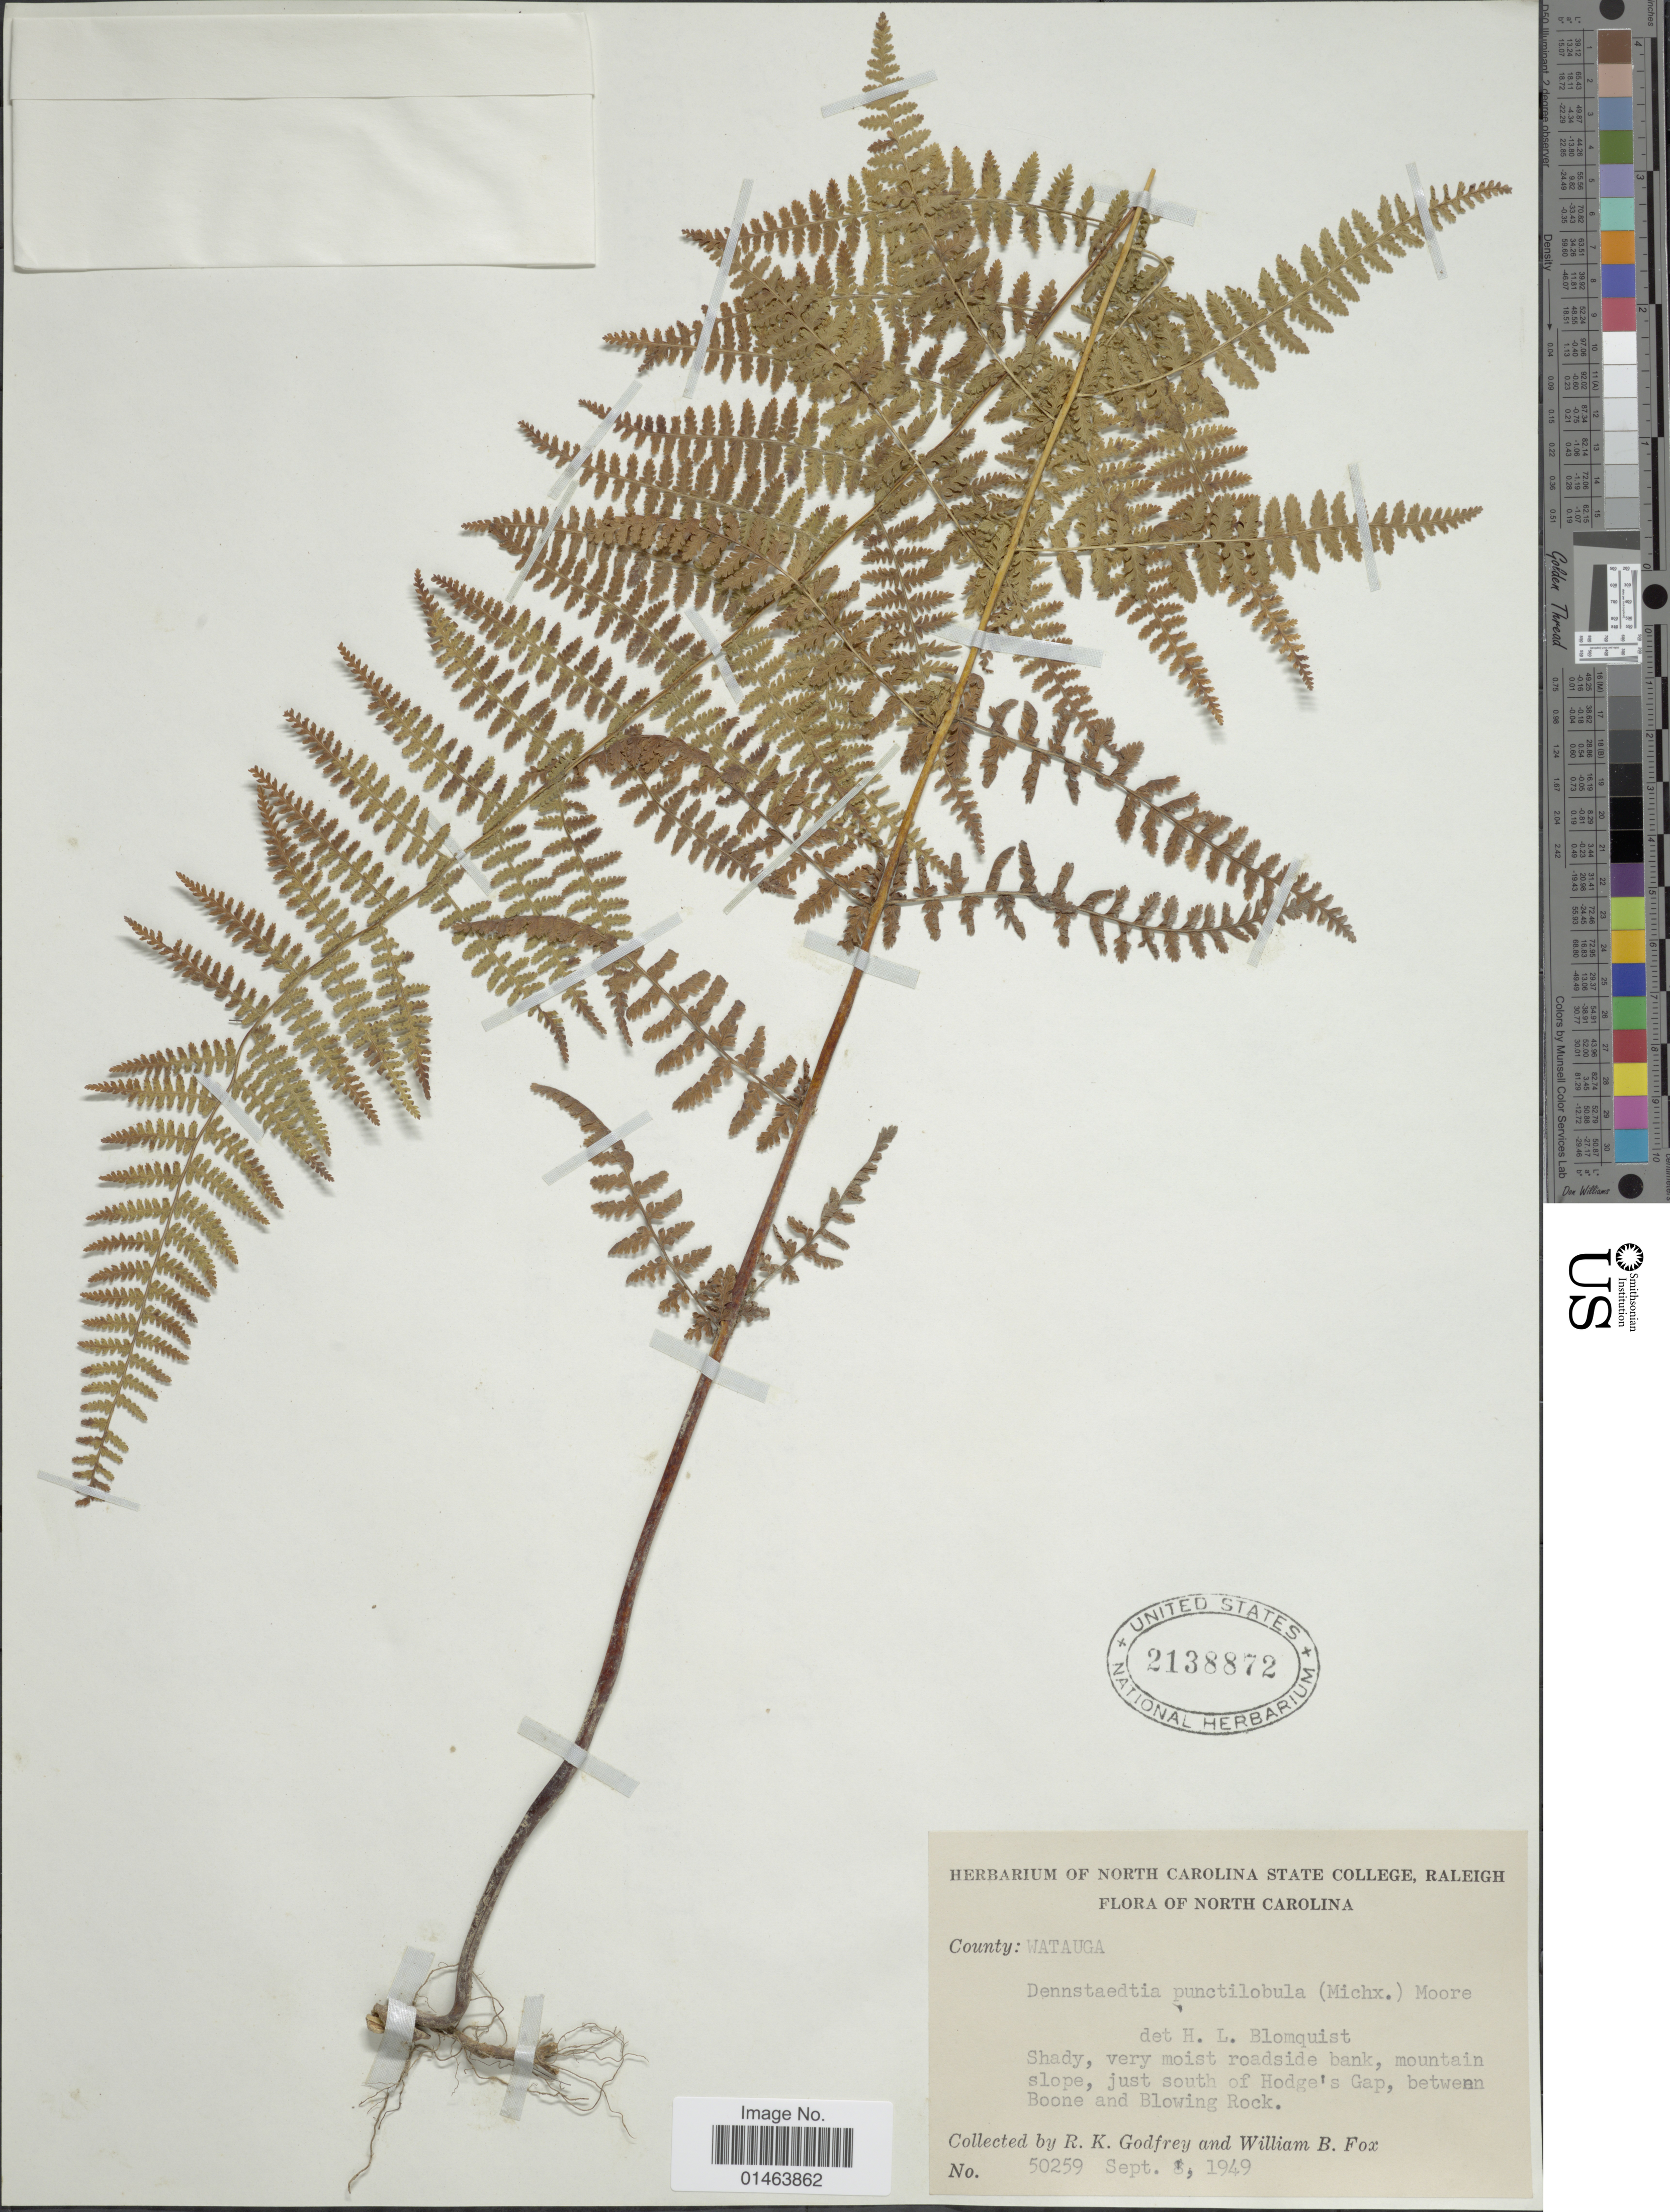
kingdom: Plantae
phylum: Tracheophyta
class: Polypodiopsida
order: Polypodiales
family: Dennstaedtiaceae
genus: Dennstaedtia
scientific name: Dennstaedtia punctilobula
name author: (Michx.) T. Moore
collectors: R. K. Godfrey & W. B. Fox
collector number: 50259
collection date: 1949-09-08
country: United States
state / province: North Carolina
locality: North Carolina State, Watauga, Shady, very moist roadside bank, mountain slope, just south of Hodge's Gap, between Boone and Blowing Rock.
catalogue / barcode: US 2138872